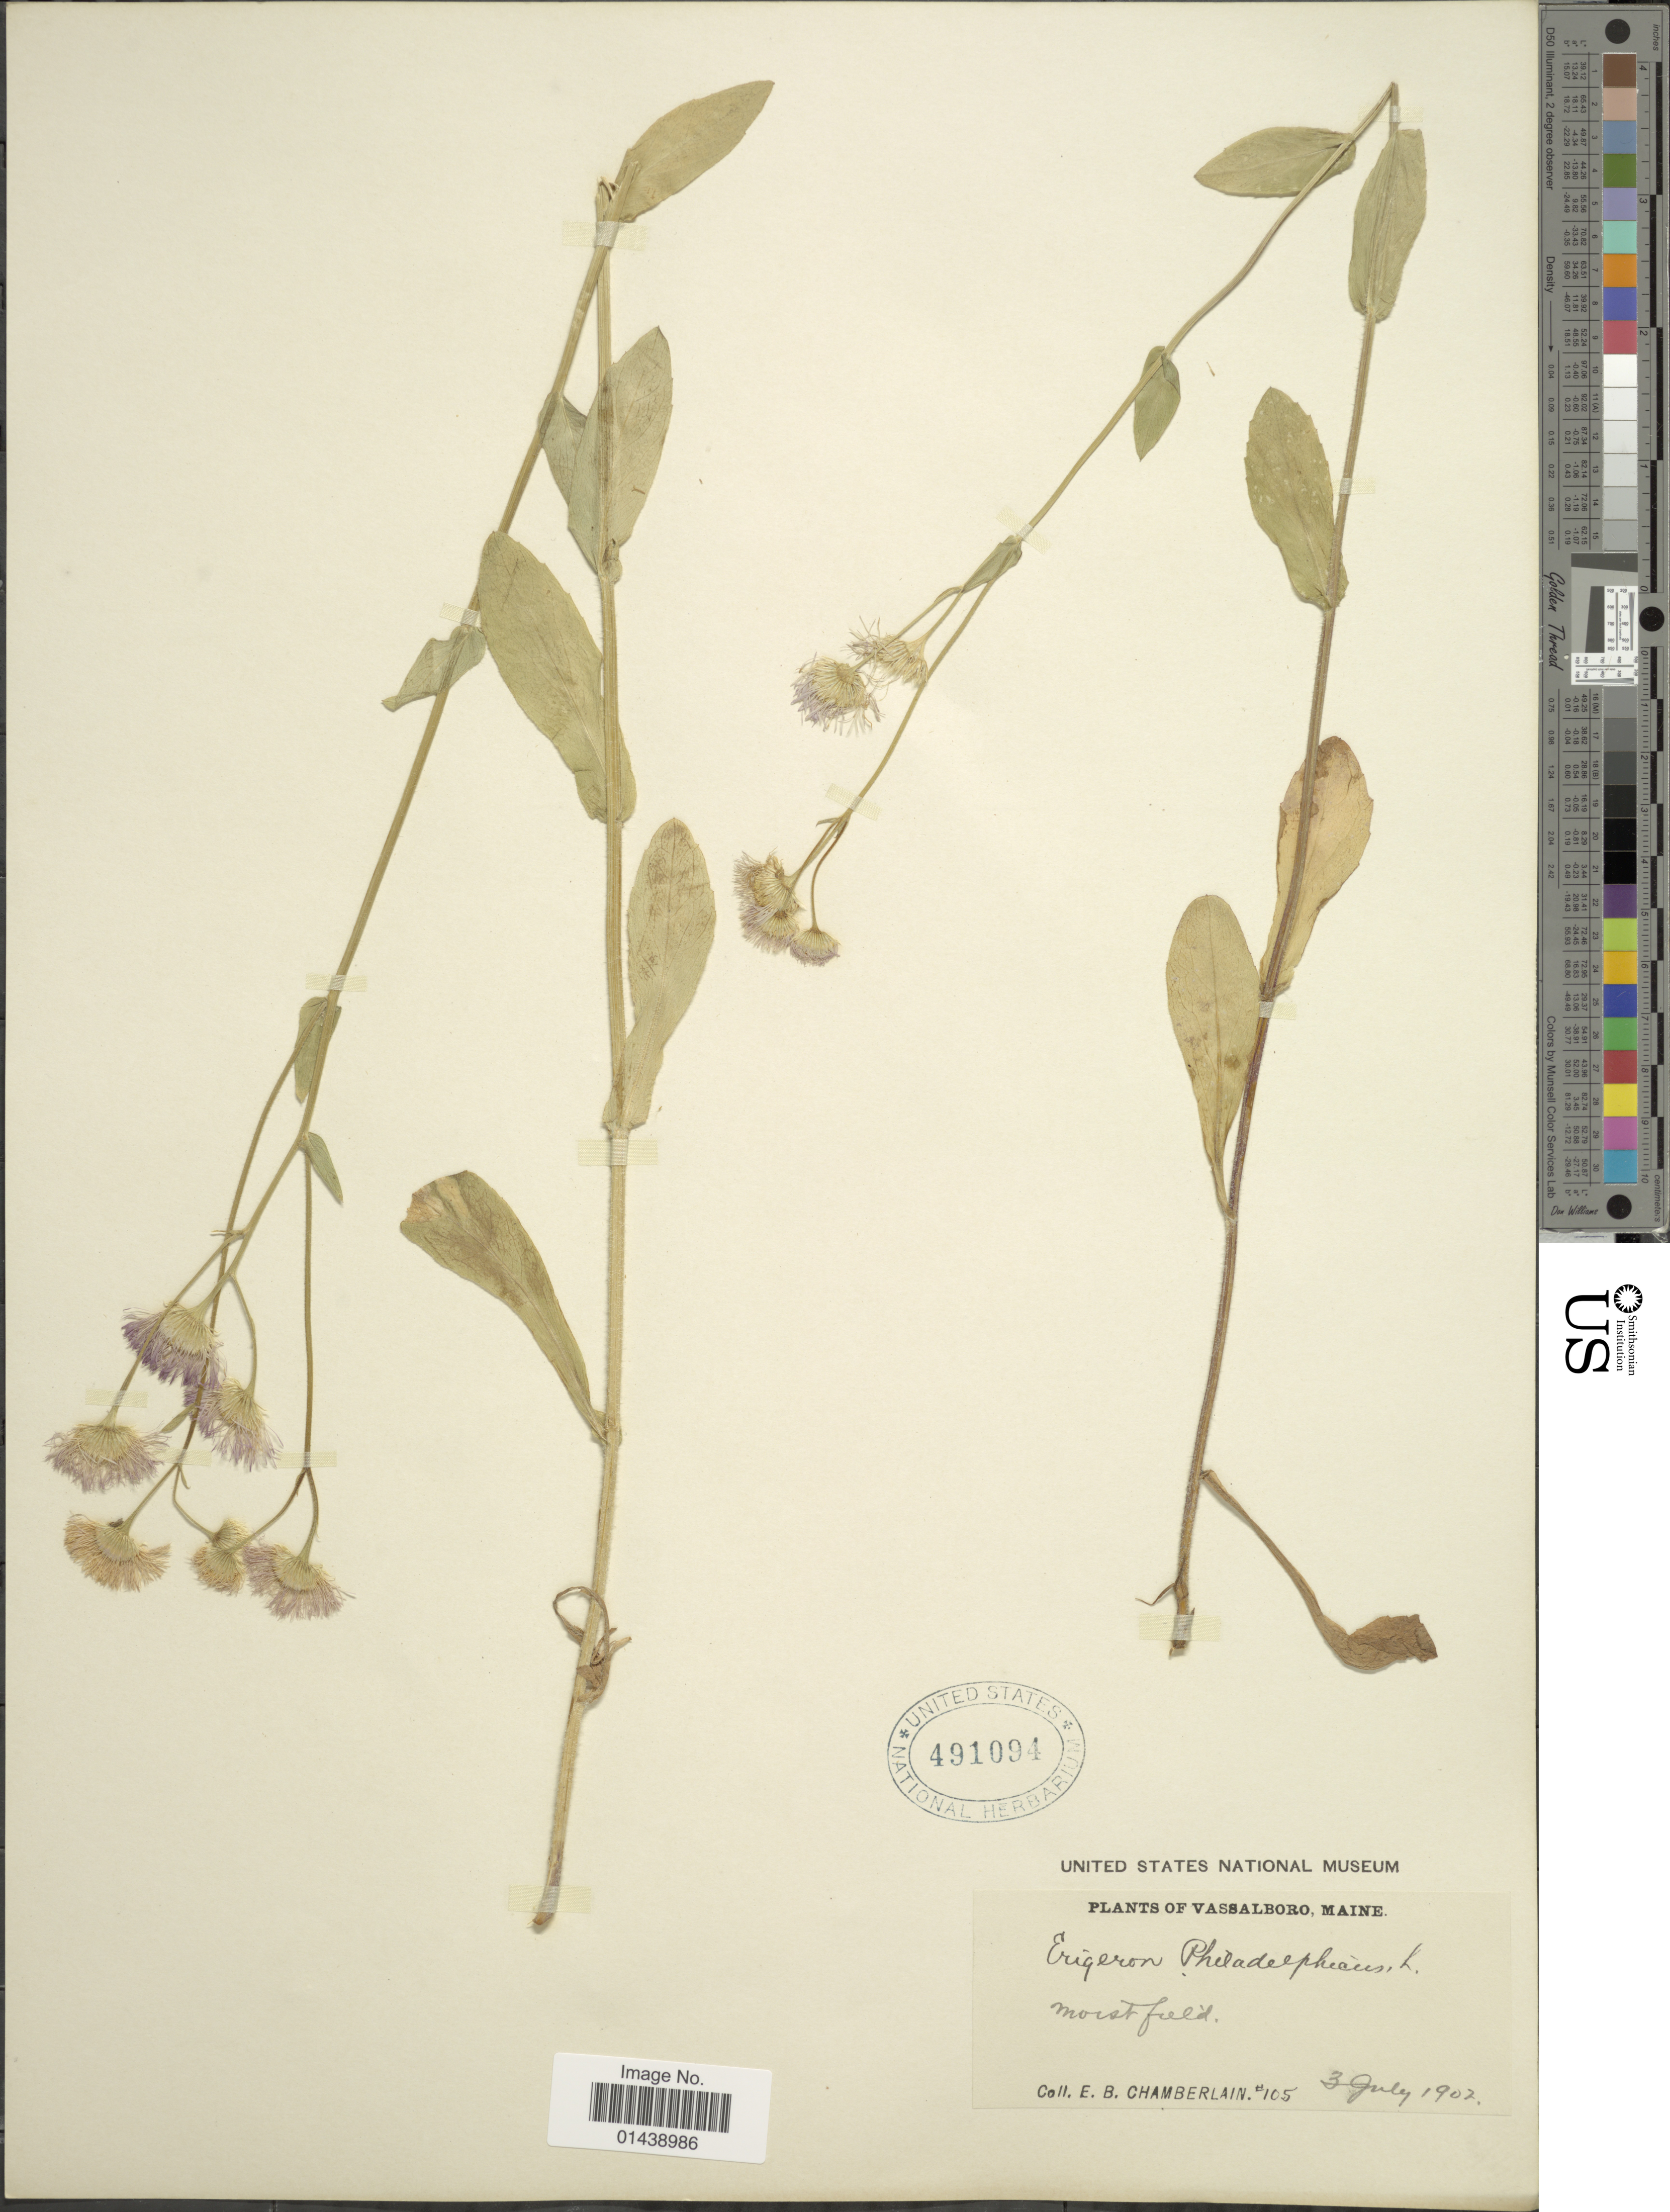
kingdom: Plantae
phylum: Tracheophyta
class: Magnoliopsida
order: Asterales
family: Asteraceae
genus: Erigeron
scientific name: Erigeron philadelphicus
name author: L.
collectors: E. Chamberlain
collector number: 105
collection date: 1902-07-03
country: United States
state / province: Maine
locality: Vassalboro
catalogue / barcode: US 491094